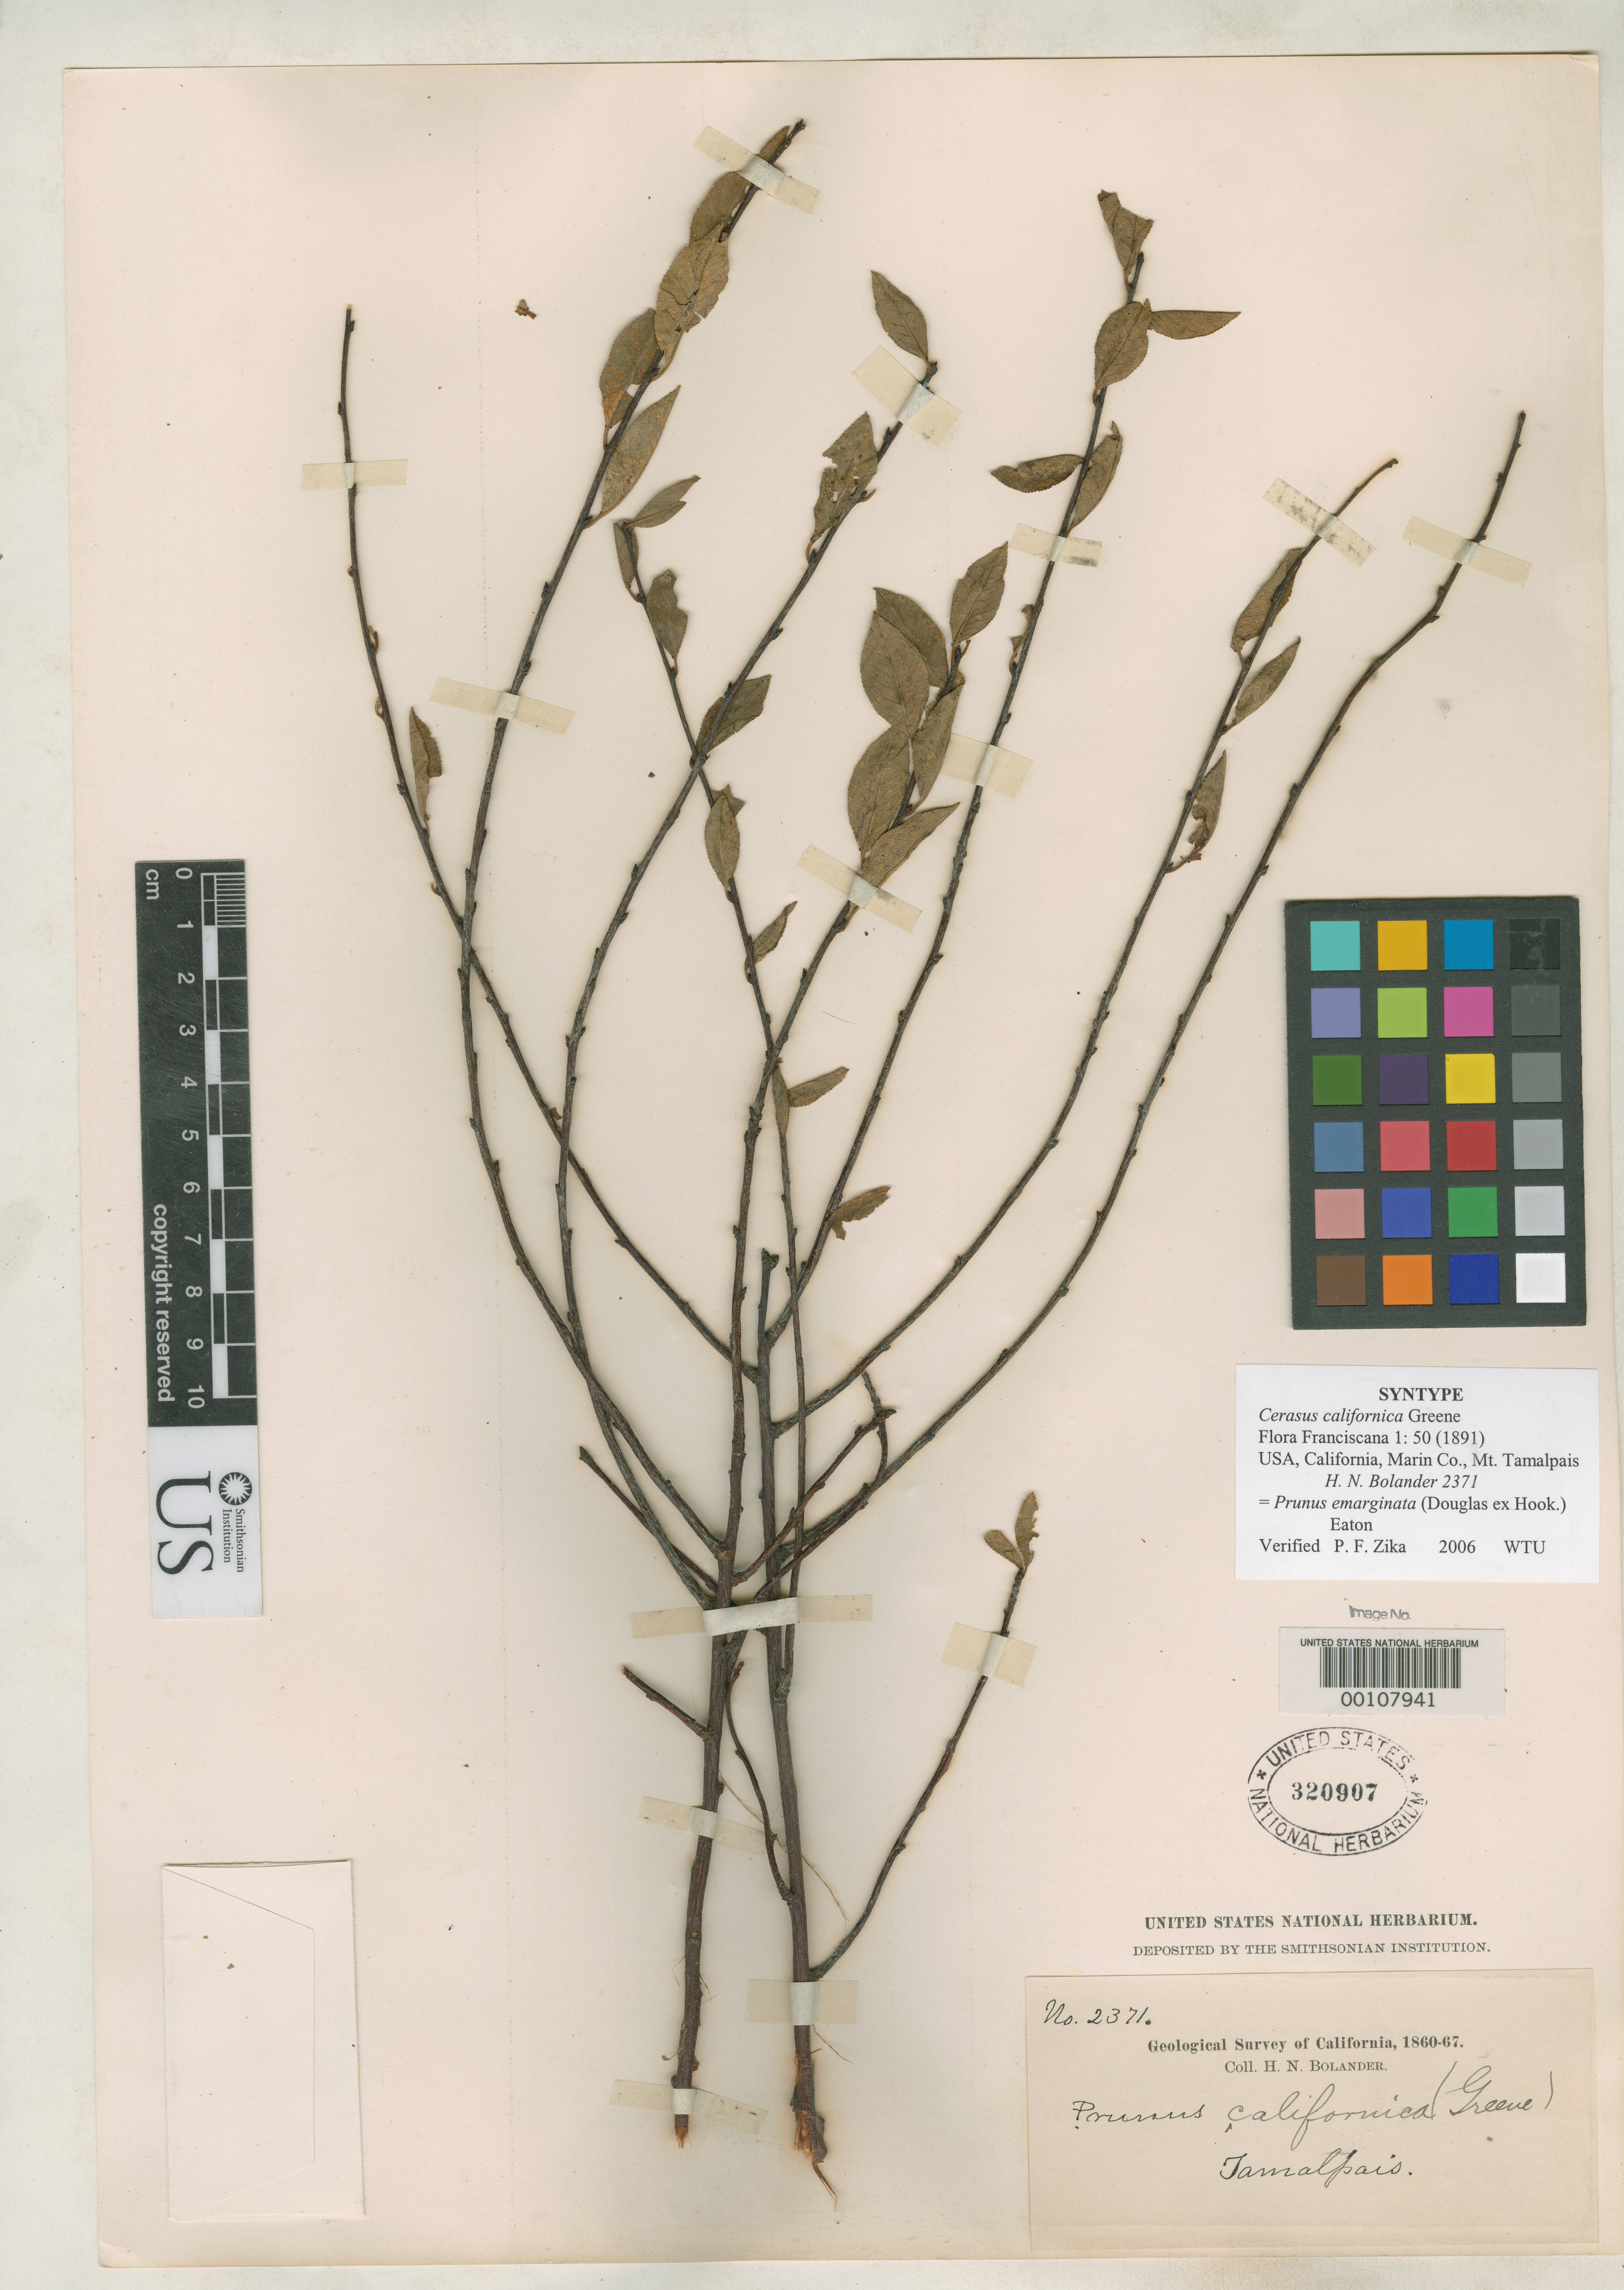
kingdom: Plantae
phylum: Tracheophyta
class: Magnoliopsida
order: Rosales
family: Rosaceae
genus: Cerasus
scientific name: Cerasus californica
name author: Greene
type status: Syntype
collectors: H. Bolander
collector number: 2371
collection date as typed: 1860 to -- --- 1867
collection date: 1860/1867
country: United States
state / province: California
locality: Tamalpais.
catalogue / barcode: US 320907